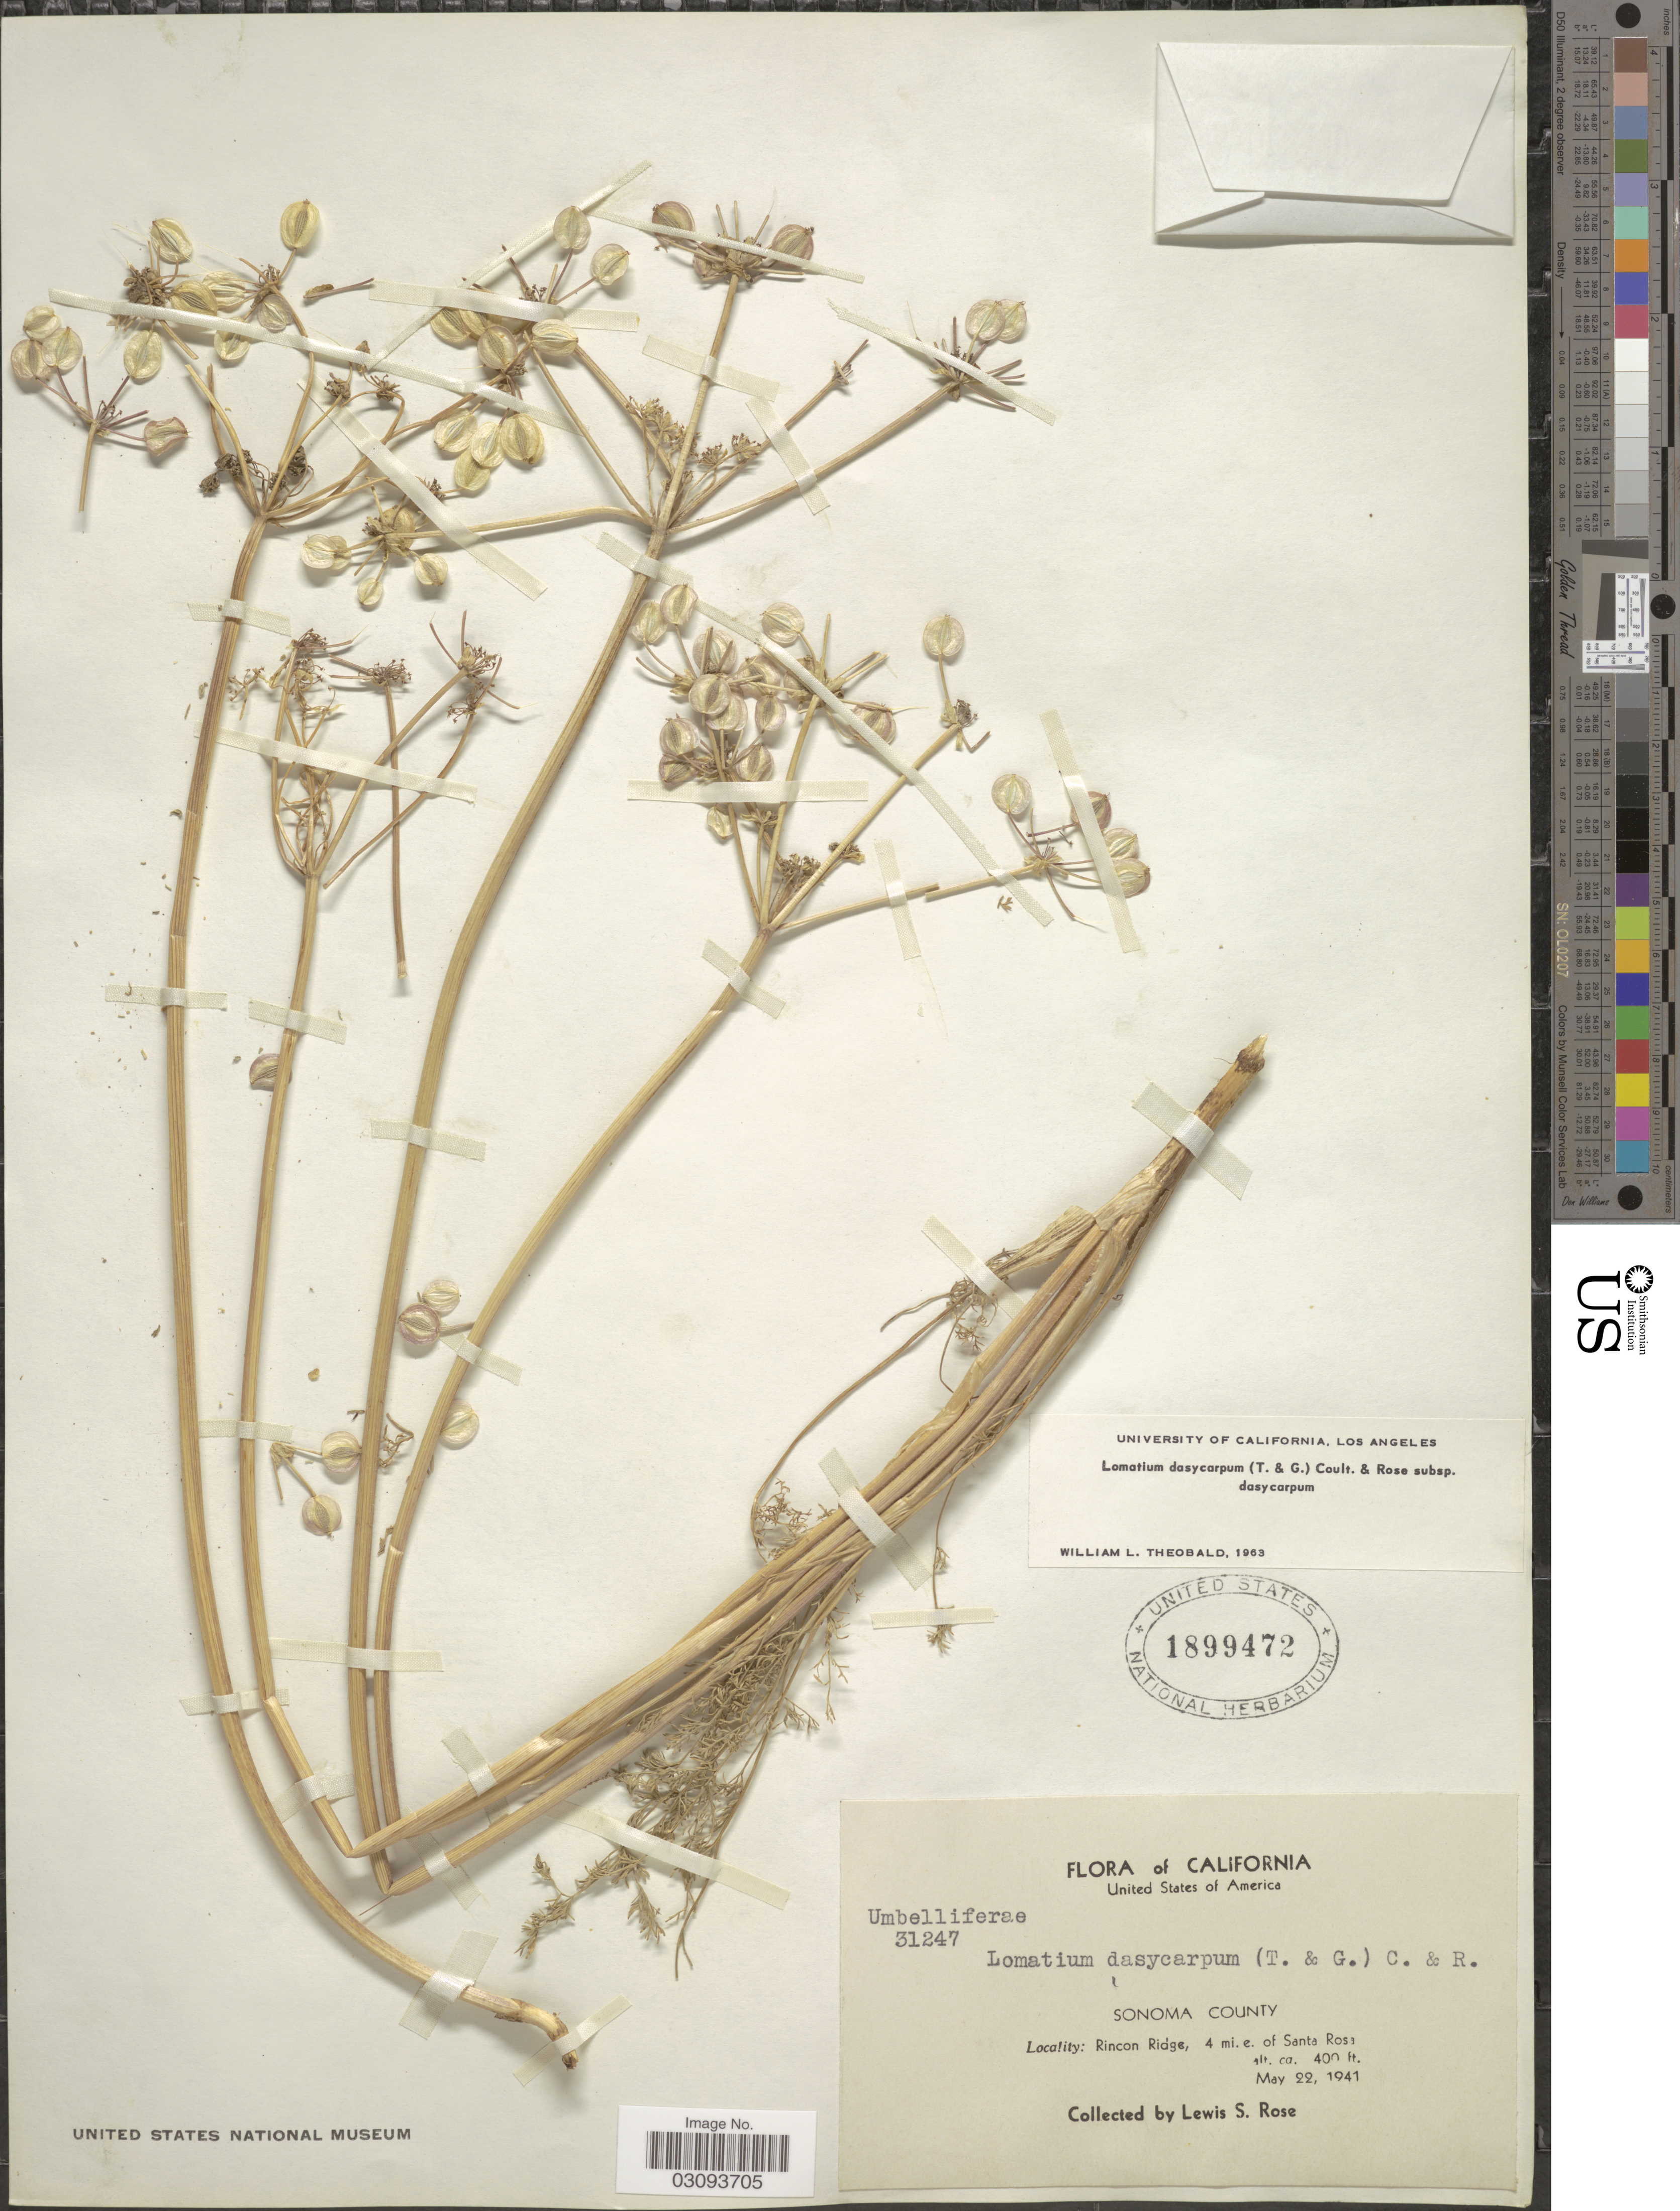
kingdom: Plantae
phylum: Tracheophyta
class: Magnoliopsida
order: Apiales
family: Apiaceae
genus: Lomatium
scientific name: Lomatium dasycarpum subsp. dasycarpum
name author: (Torr.) J.M. Coult. & Rose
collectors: L. S. Rose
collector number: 31247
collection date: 1941-05-22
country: United States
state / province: California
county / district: Sonoma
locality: Sonoma County. Rincon Ridge, 4 mi. e of Santa Rosa.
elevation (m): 122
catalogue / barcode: US 1899472